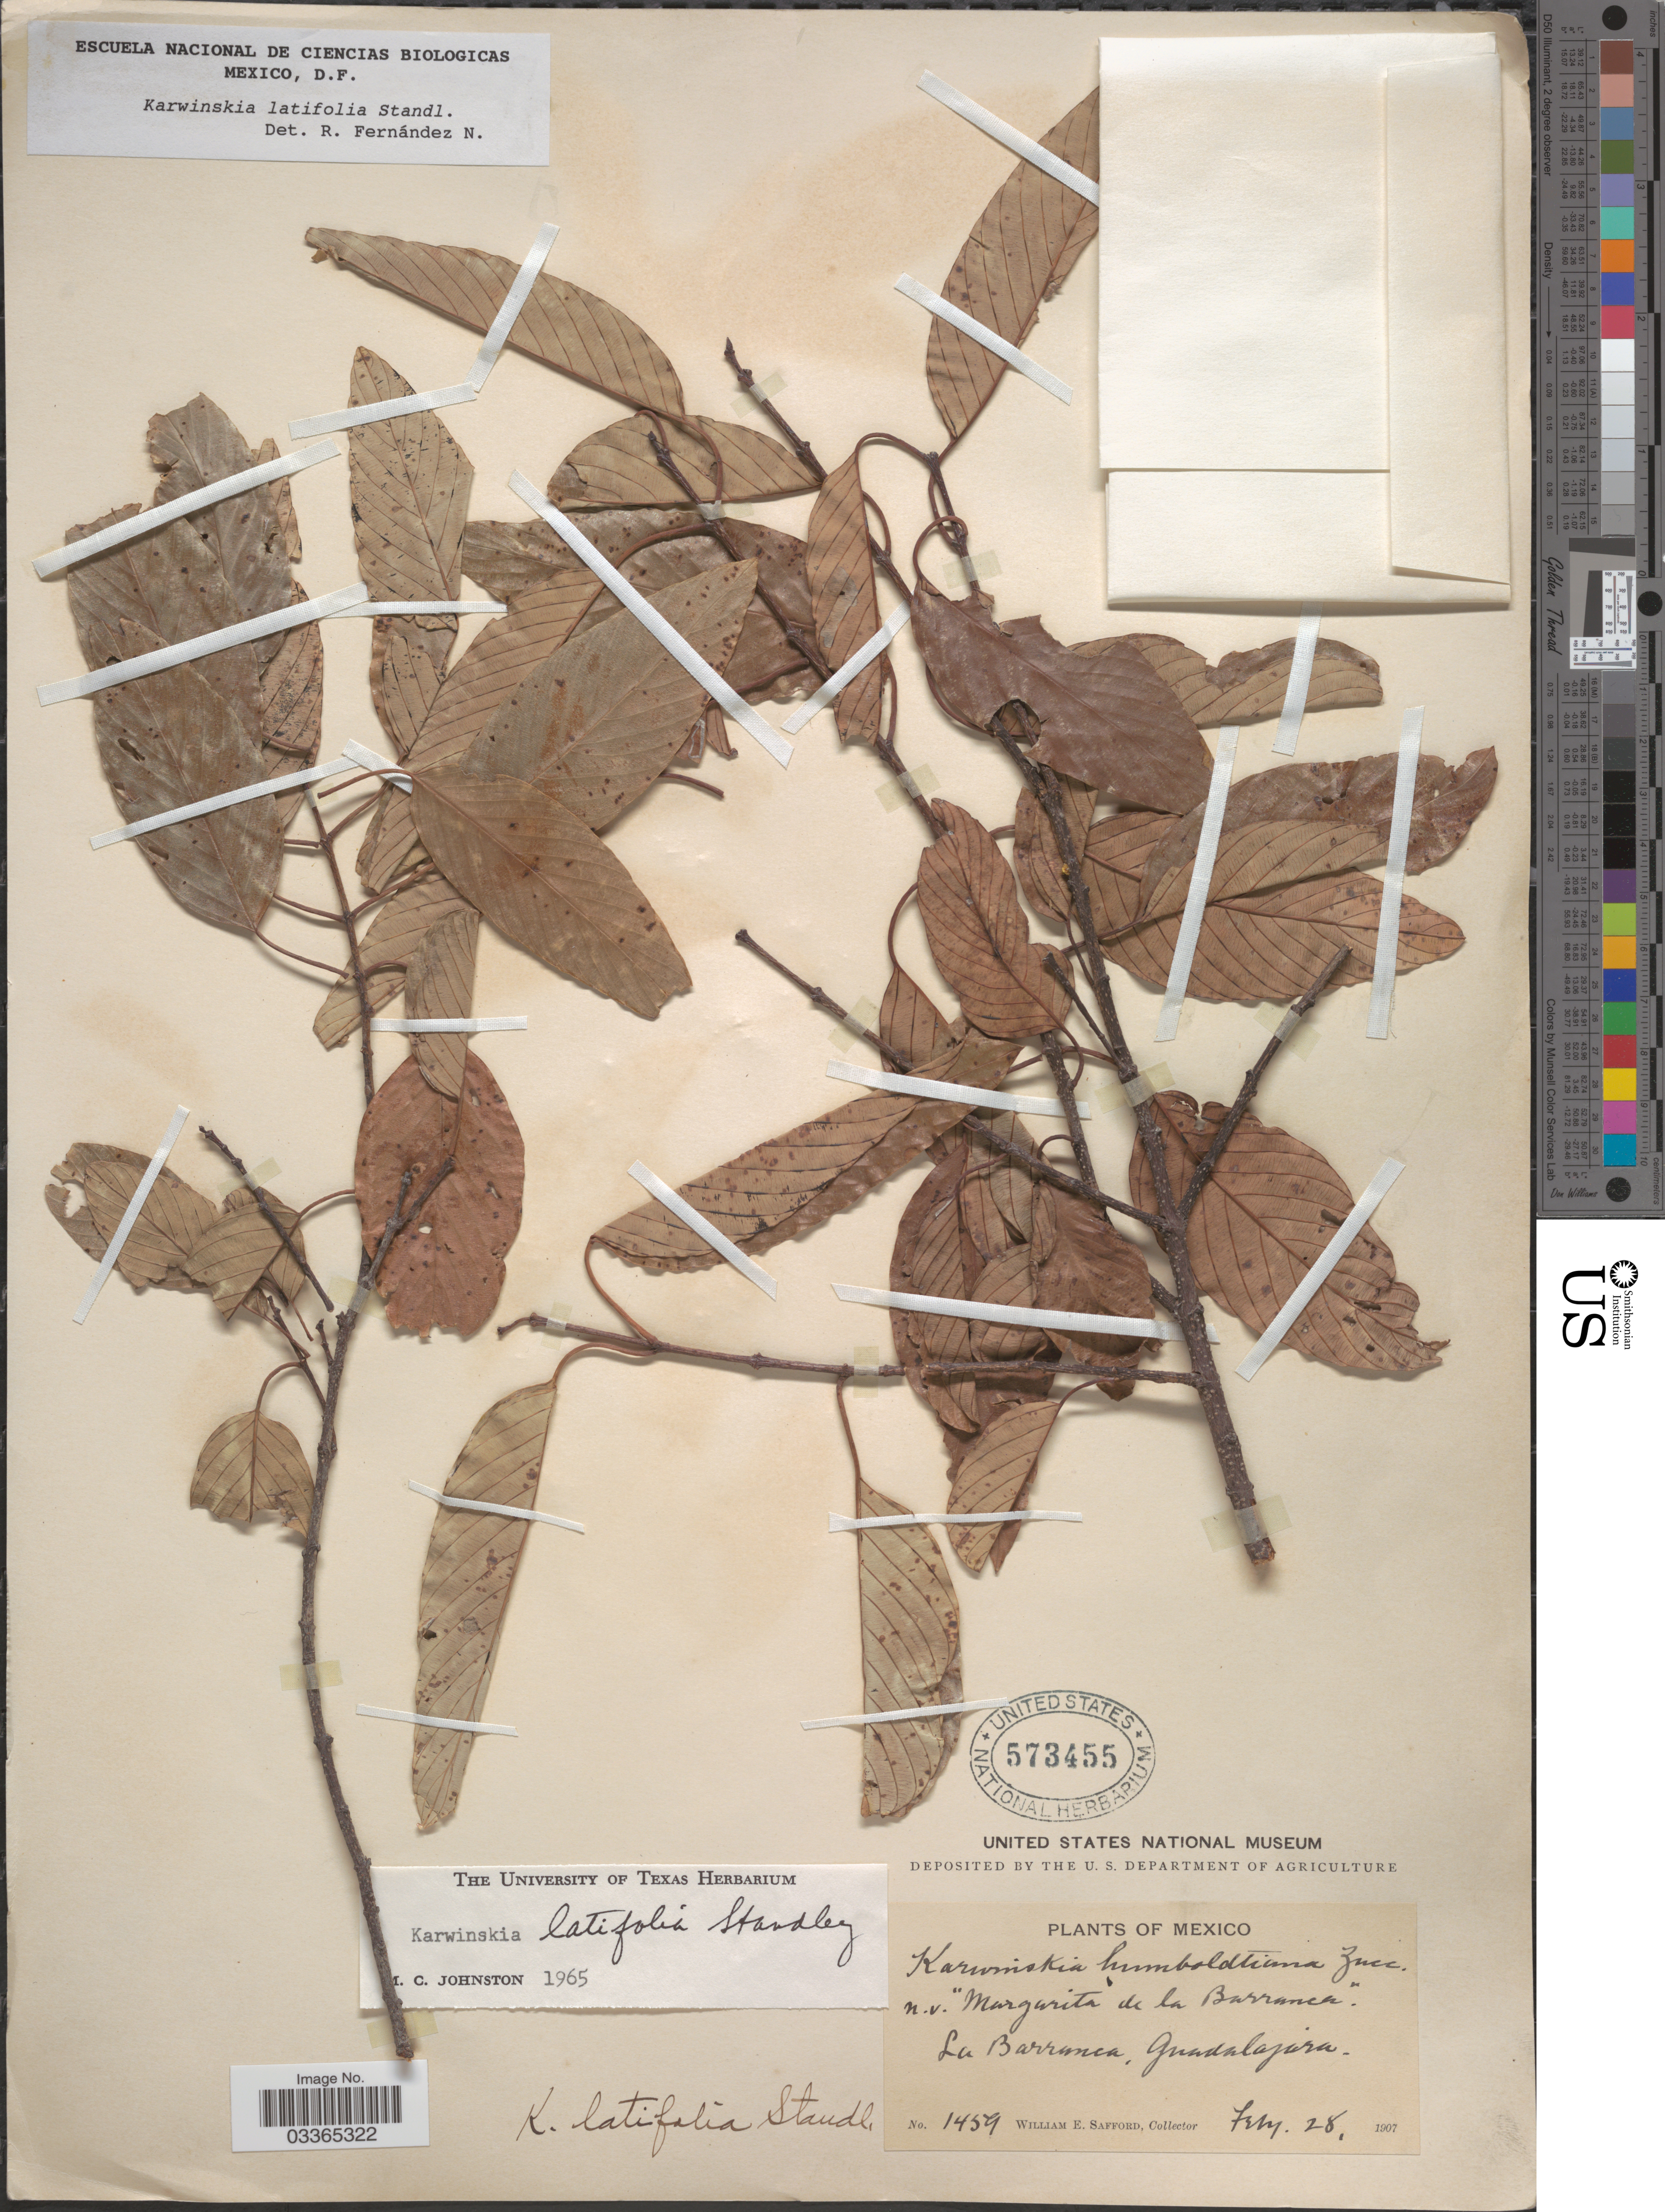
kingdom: Plantae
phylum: Tracheophyta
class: Magnoliopsida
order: Rosales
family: Rhamnaceae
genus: Karwinskia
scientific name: Karwinskia latifolia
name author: Standl.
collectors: W. E. Safford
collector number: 1459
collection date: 1907-02-28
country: Mexico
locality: Margarita de la Barranca. La Barranca, Guadalajara.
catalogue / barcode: US 573455